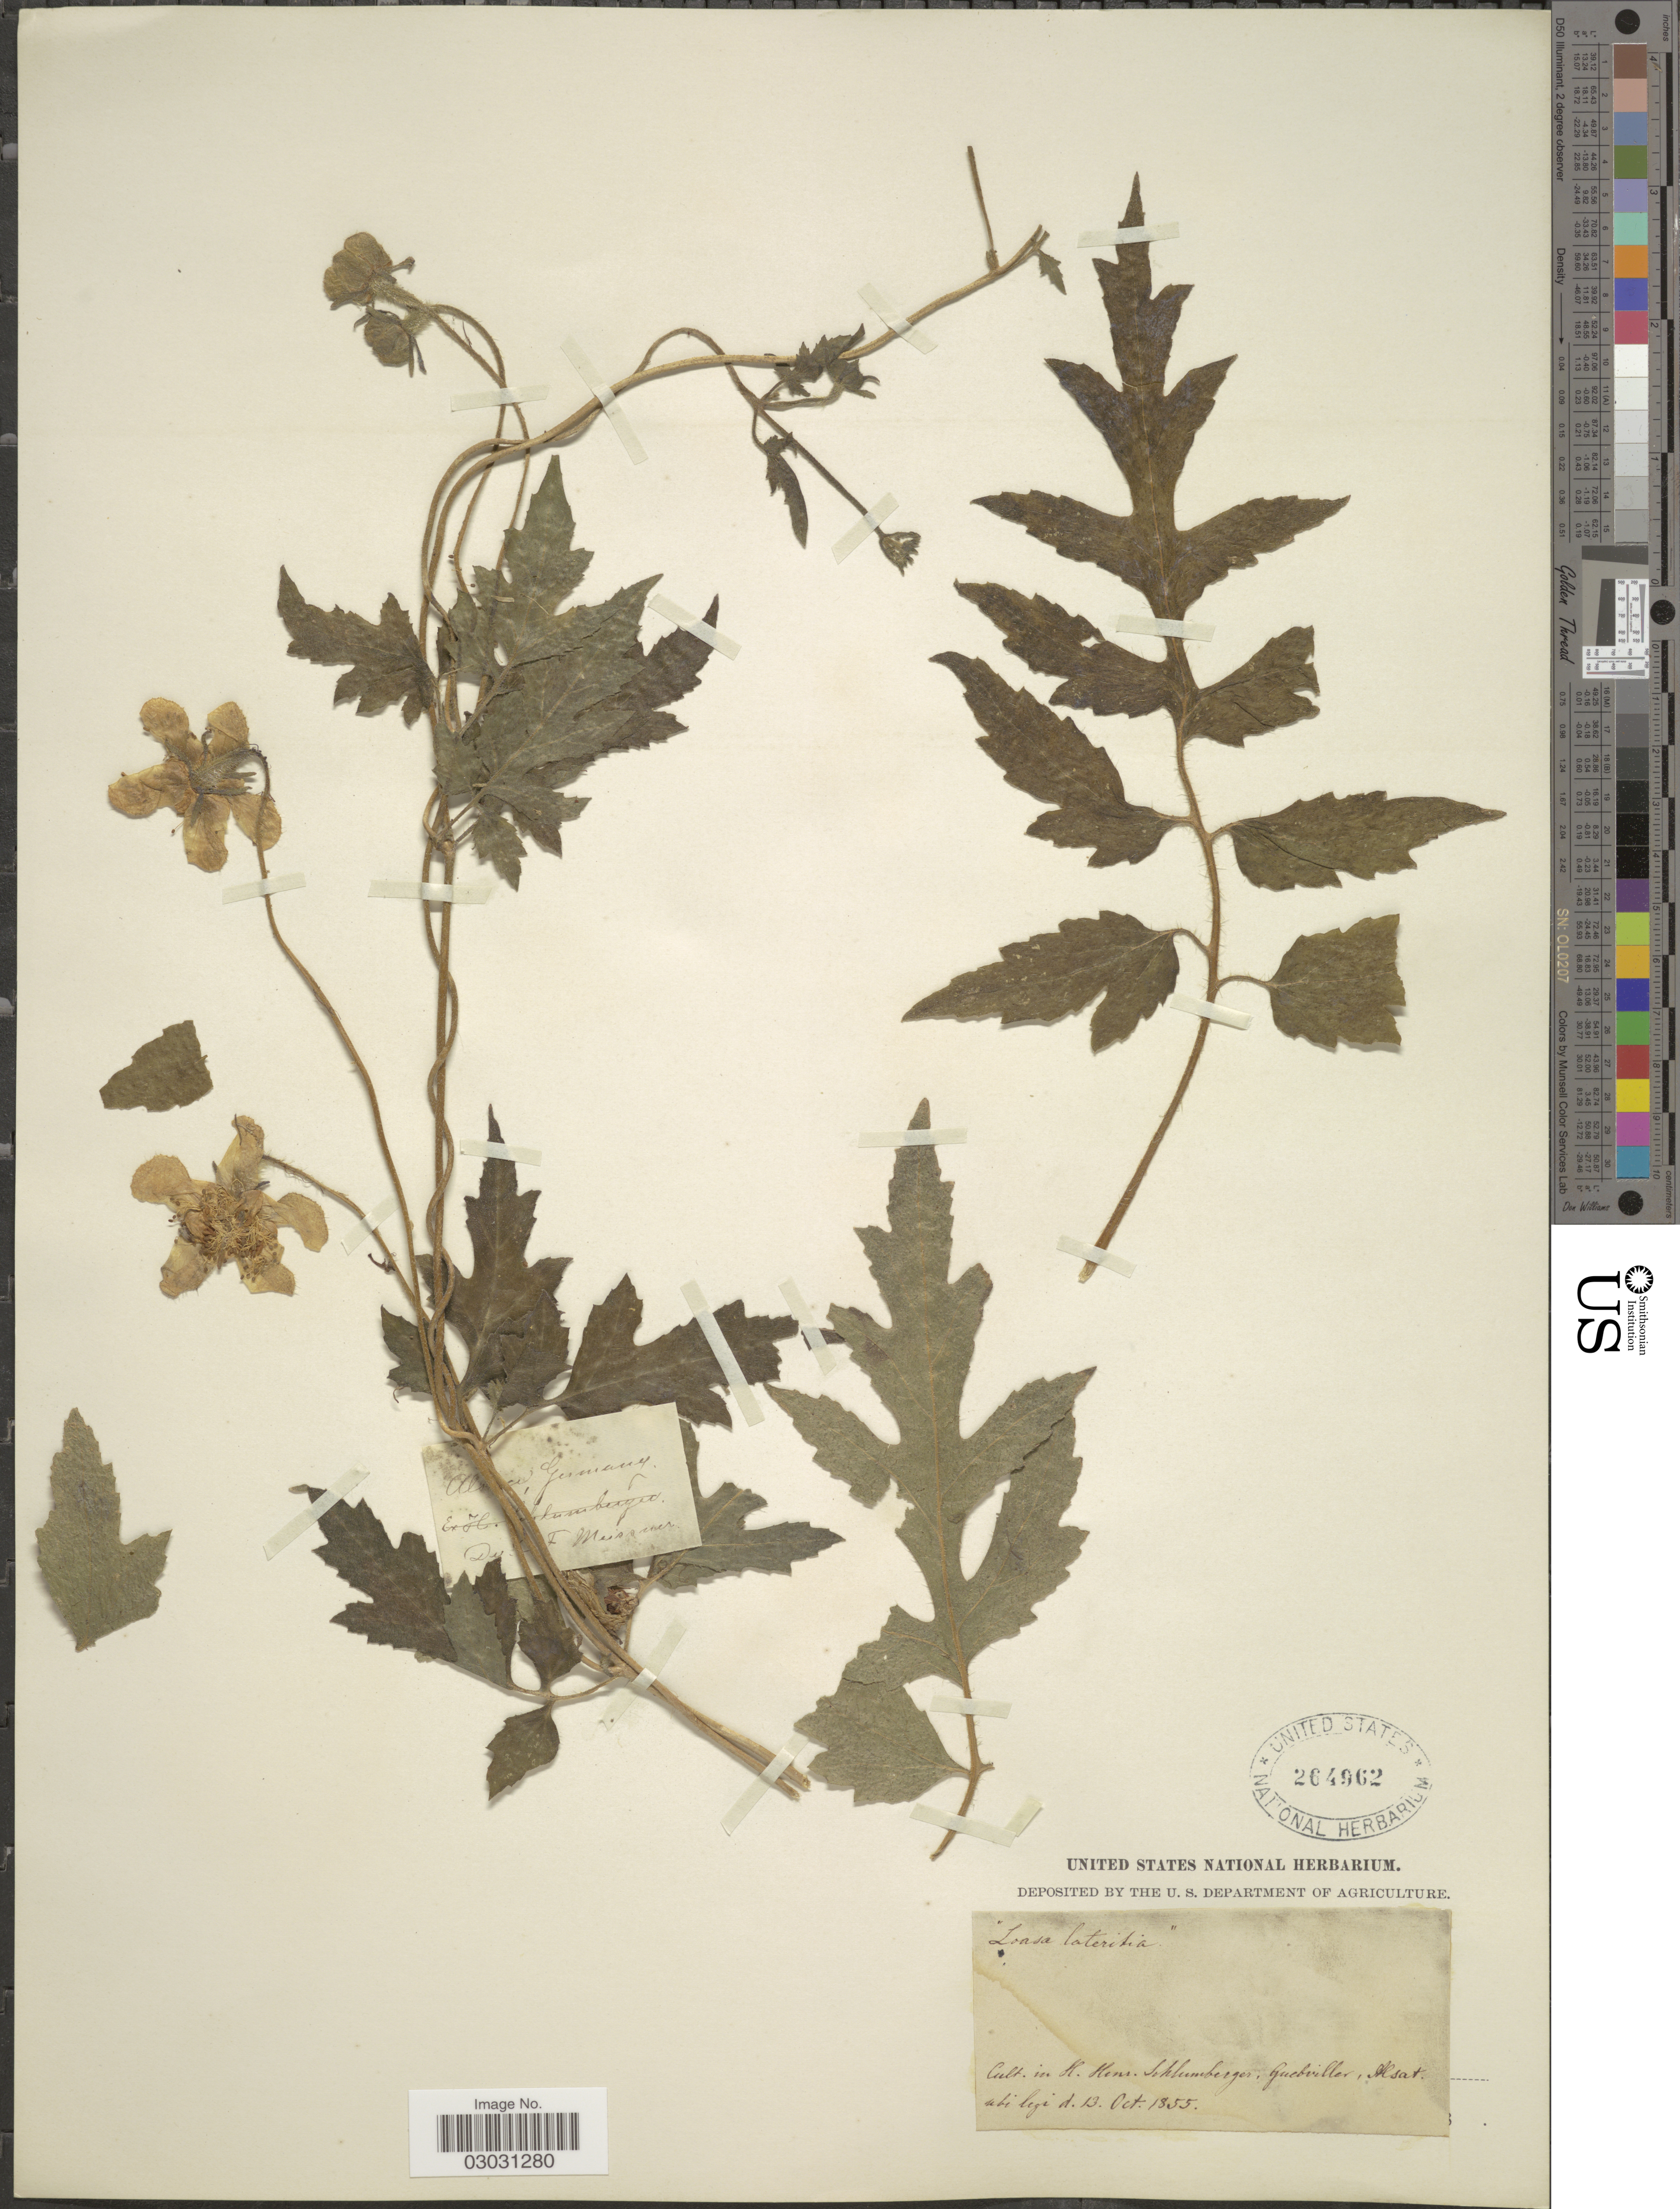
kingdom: Plantae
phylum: Tracheophyta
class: Magnoliopsida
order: Cornales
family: Loasaceae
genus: Grausa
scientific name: Grausa laterita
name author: (Gillies ex Arn.) Weigend & R. H. Acuña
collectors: H. Schlumberger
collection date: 1855-10-13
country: France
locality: Guebviller. Alsat.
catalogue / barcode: US 246962